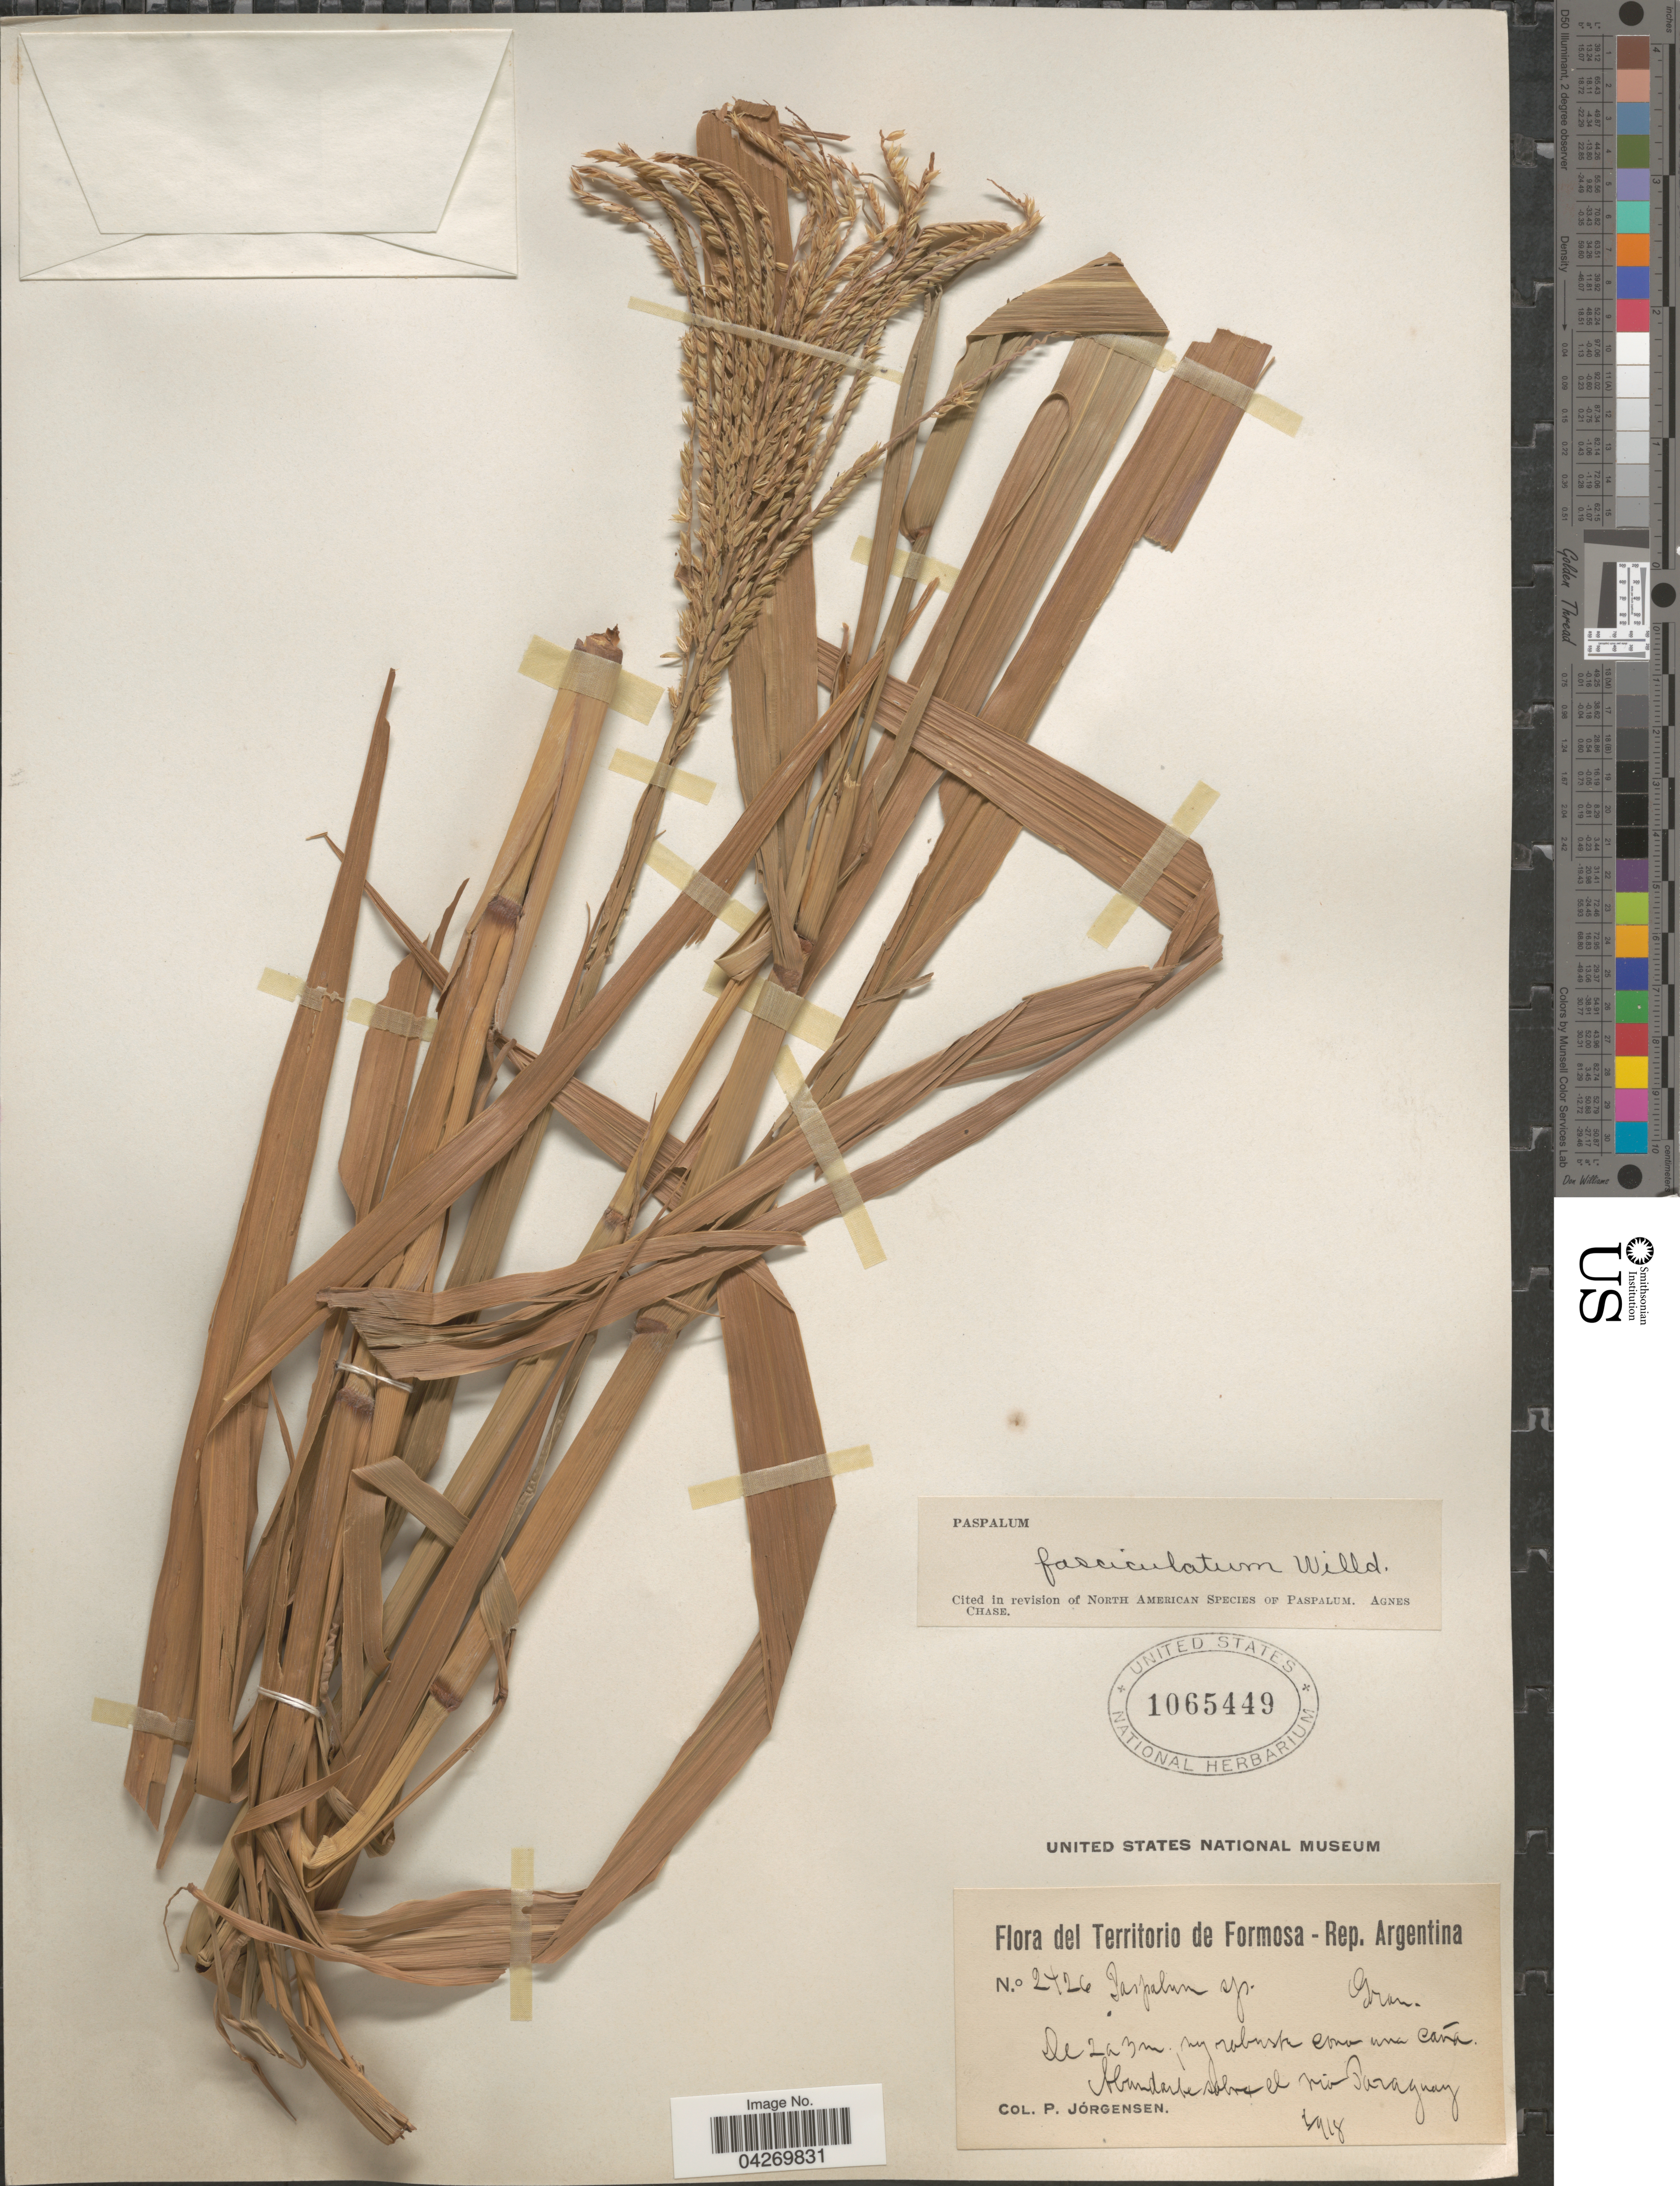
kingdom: Plantae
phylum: Tracheophyta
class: Liliopsida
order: Poales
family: Poaceae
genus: Paspalum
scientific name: Paspalum falcatum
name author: Nees ex Steud.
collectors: P. Jörgensen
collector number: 2426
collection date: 1918-01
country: Argentina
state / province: Formosa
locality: Territorio de Formosa - Rep. Argentina. Abundante sobre el rio Paraguay.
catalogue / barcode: US 1065449